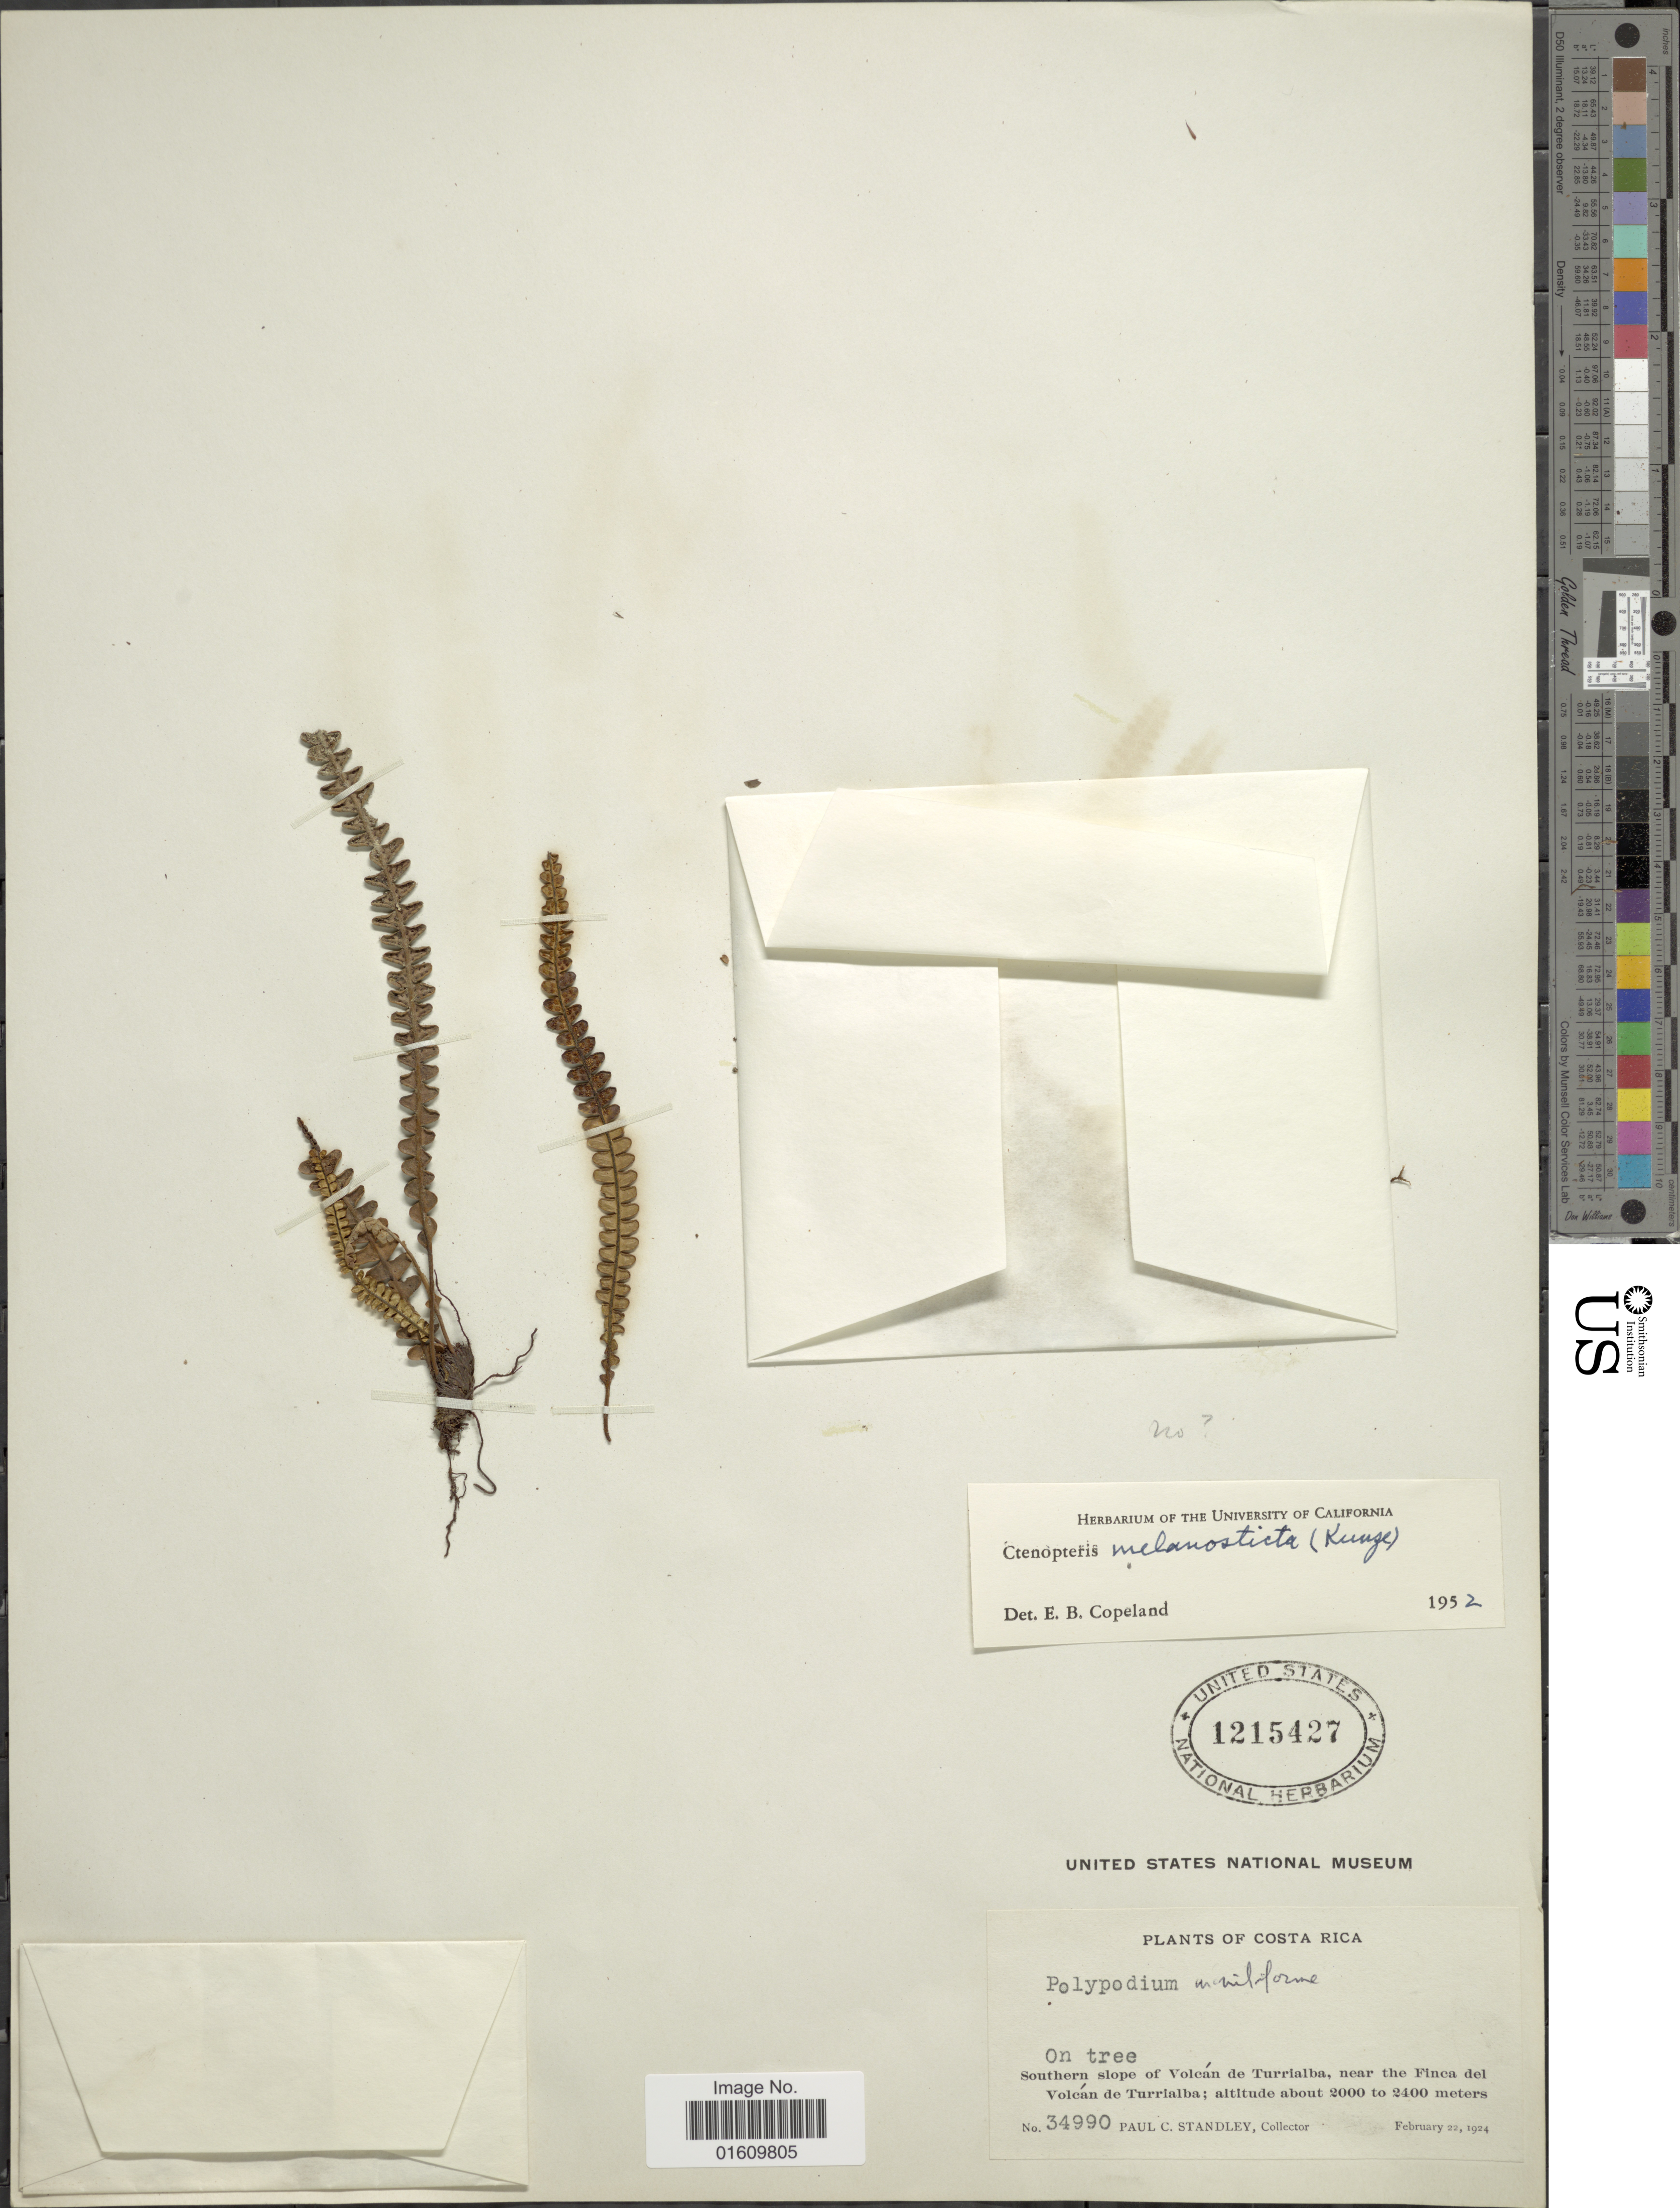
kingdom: Plantae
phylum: Tracheophyta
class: Polypodiopsida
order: Polypodiales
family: Polypodiaceae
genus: Melpomene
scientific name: Melpomene moniliformis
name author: (Lag. ex Sw.) A.R. Sm. & R.C. Moran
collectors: P. C. Standley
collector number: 34990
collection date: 1924-02-22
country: Costa Rica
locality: Southern slopes of Volcan de Turrialba, near the Finca del Volcan deTurrialba.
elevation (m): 2000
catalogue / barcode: US 1215427